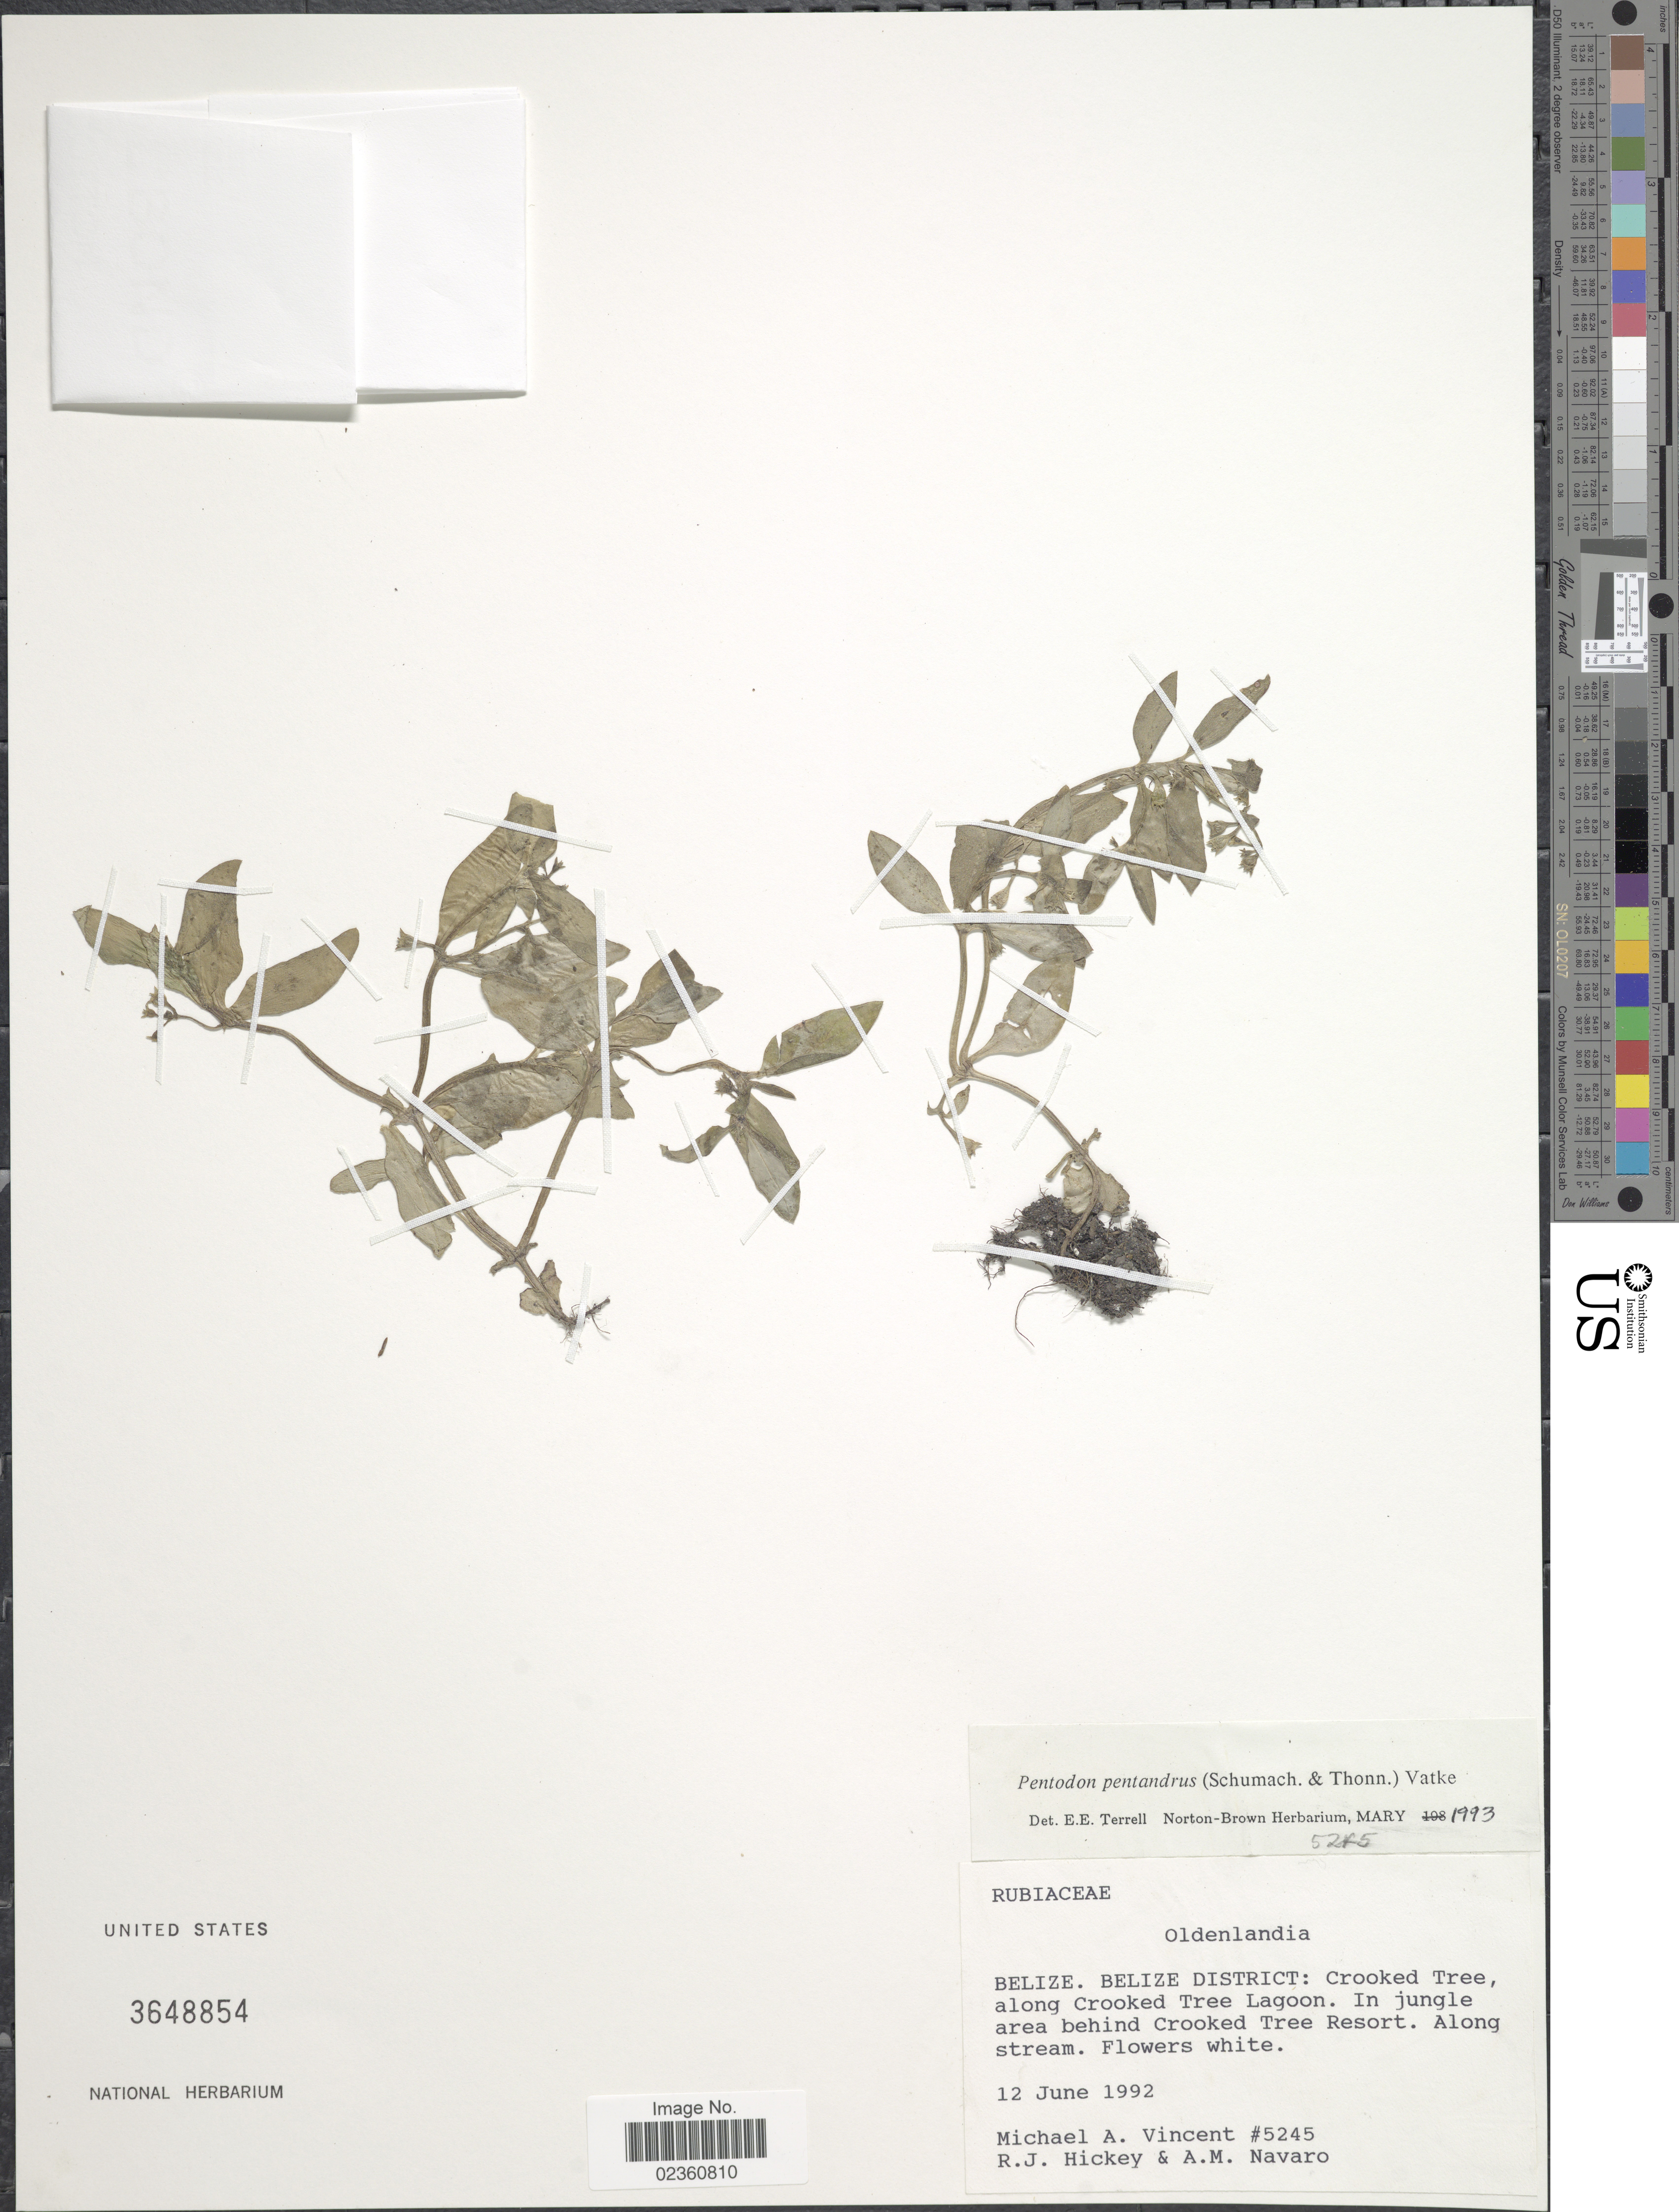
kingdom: Plantae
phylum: Tracheophyta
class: Magnoliopsida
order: Gentianales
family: Rubiaceae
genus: Pentodon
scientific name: Pentodon pentandrus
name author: (Schumach. & Thonn.) Vatke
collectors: M. Vincent, R. J. Hickey & A. Navaro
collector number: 5245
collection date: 1992-06-12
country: Belize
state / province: Belize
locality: Belize District: crooked Tree, along Crooked Tree Lagoon. In jungle area behind Crookes Tree Resort. Along stream.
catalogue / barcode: US 3648854